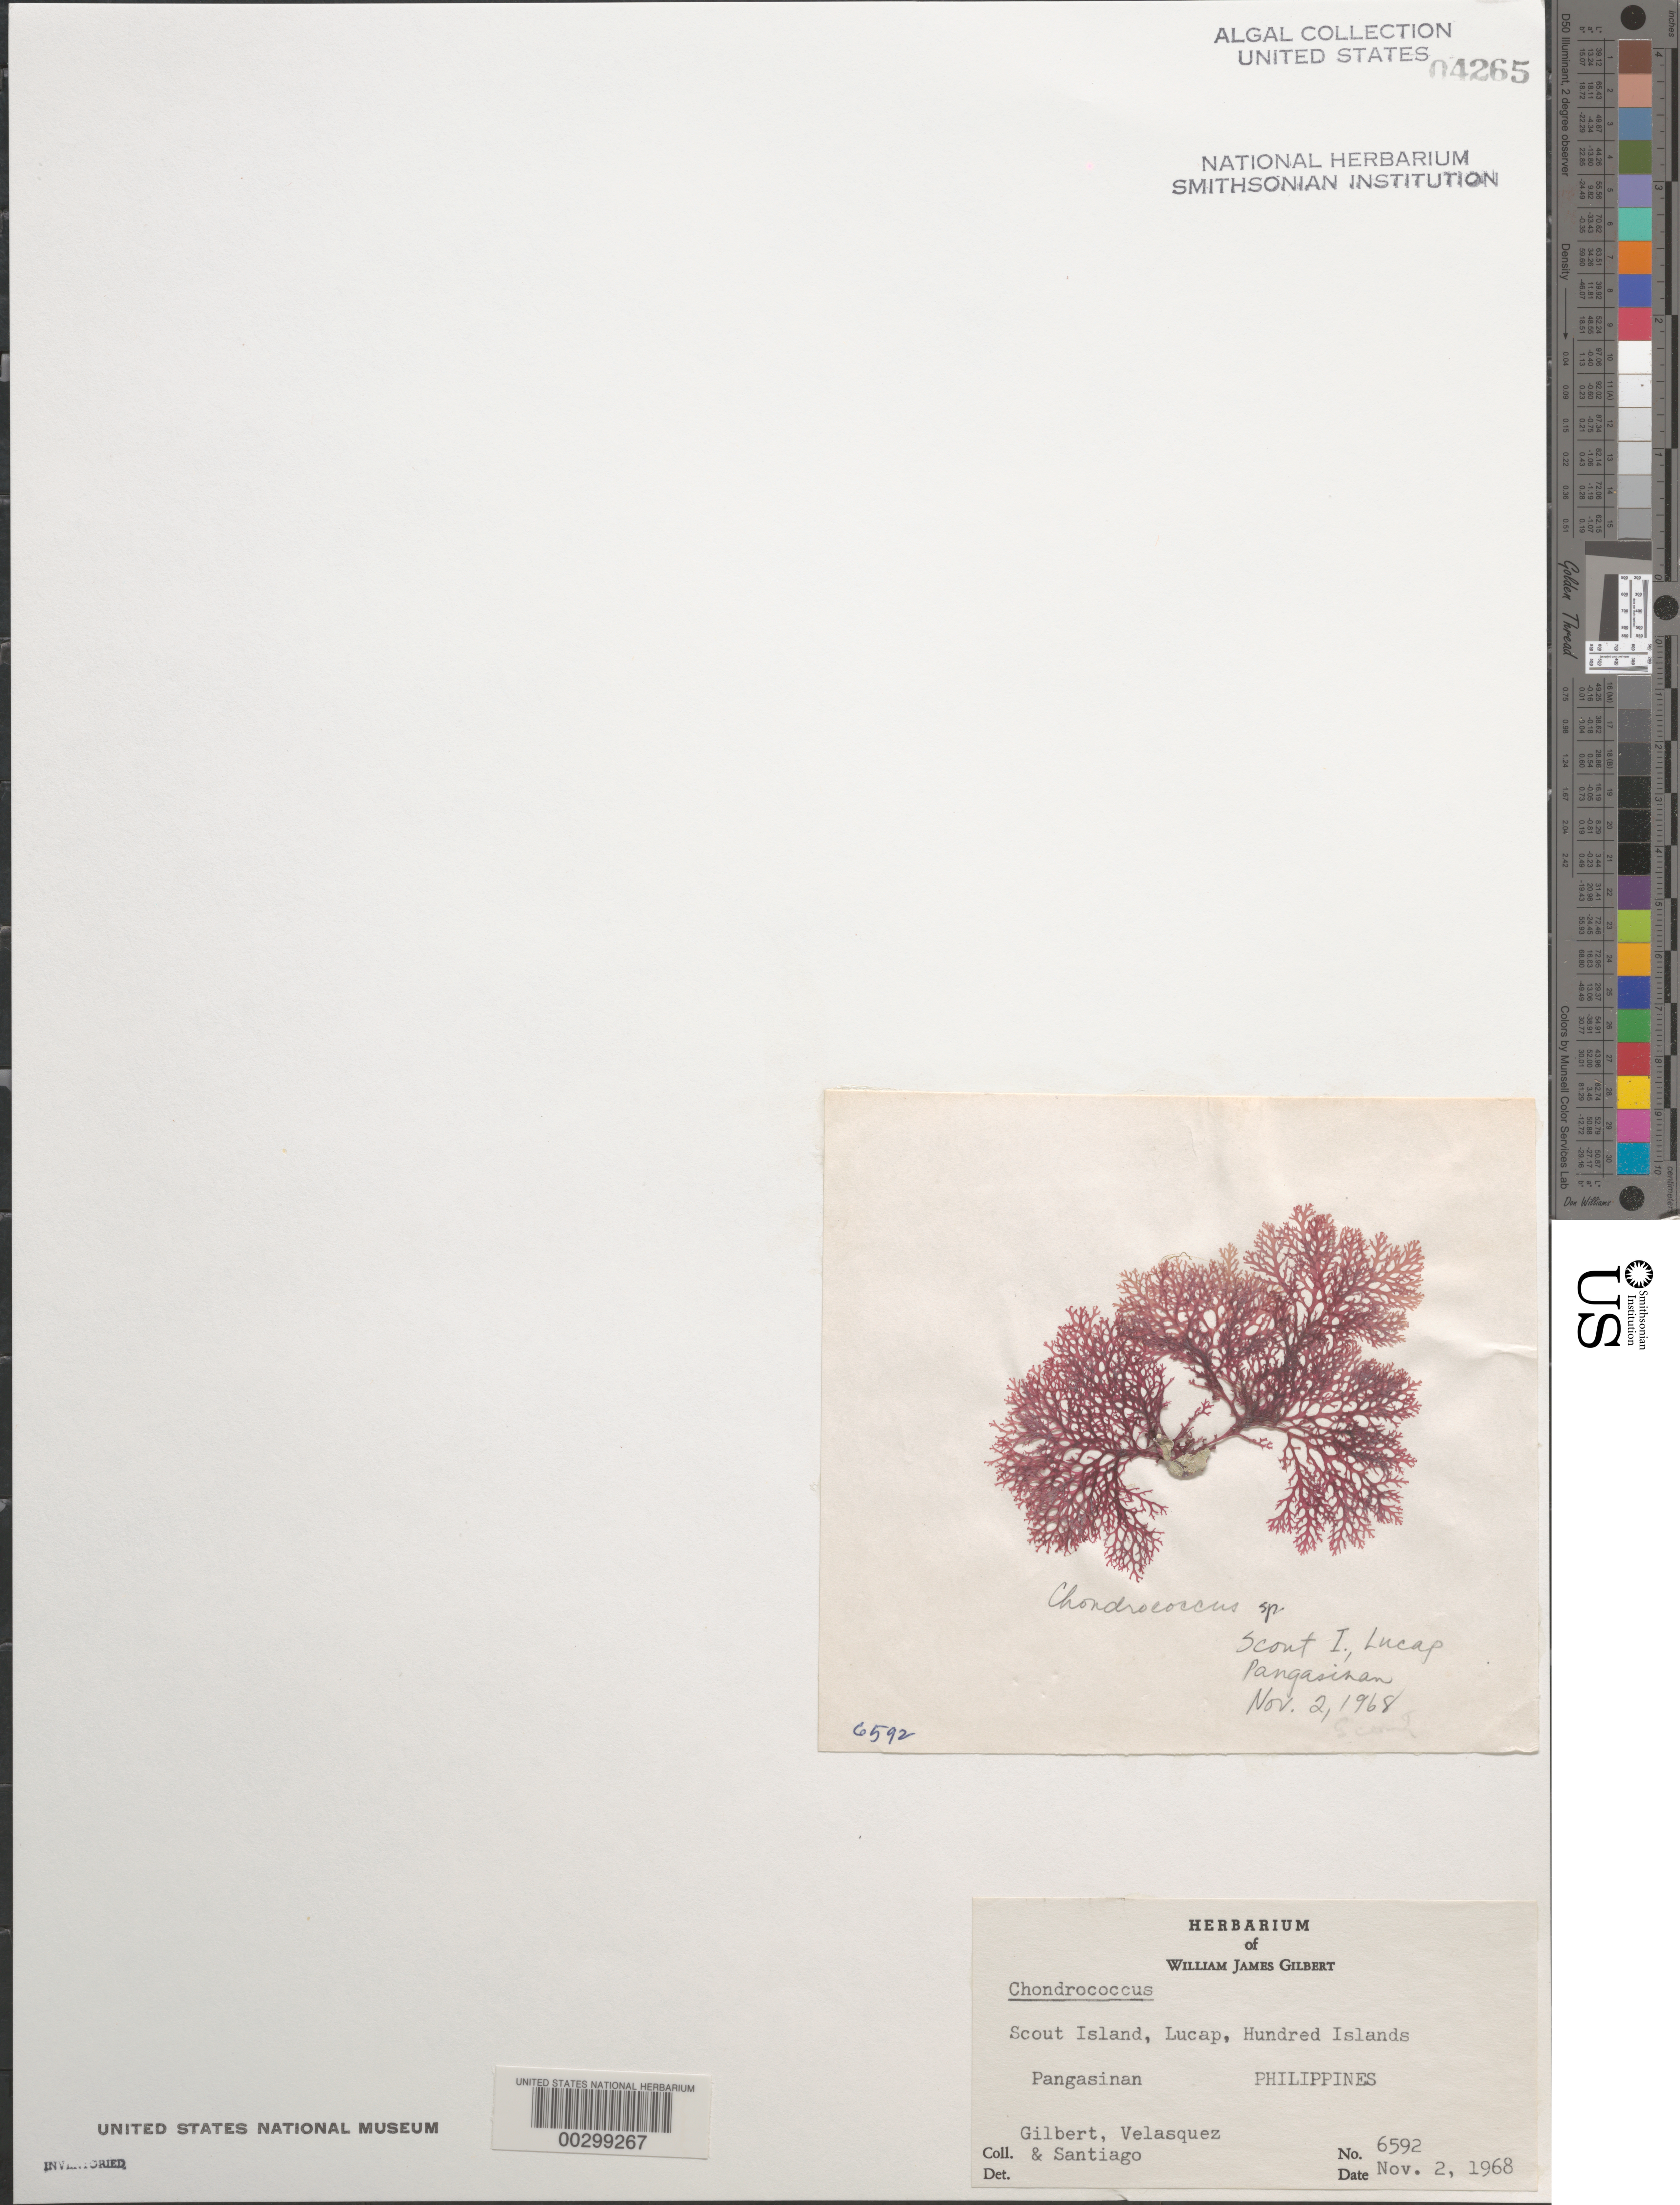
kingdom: Plantae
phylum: Rhodophyta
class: Florideophyceae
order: Gigartinales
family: Rhizophyllidaceae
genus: Chondrococcus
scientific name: Chondrococcus sp.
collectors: W. J. Gilbert, G. Velasquez & A. Santiago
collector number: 6592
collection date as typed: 02 Nov 1968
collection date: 1968-11-02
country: Philippines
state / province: Ilocos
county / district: Pangasinan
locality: Scout island, lucap, hundred islands, pangasinan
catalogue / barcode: US 4265